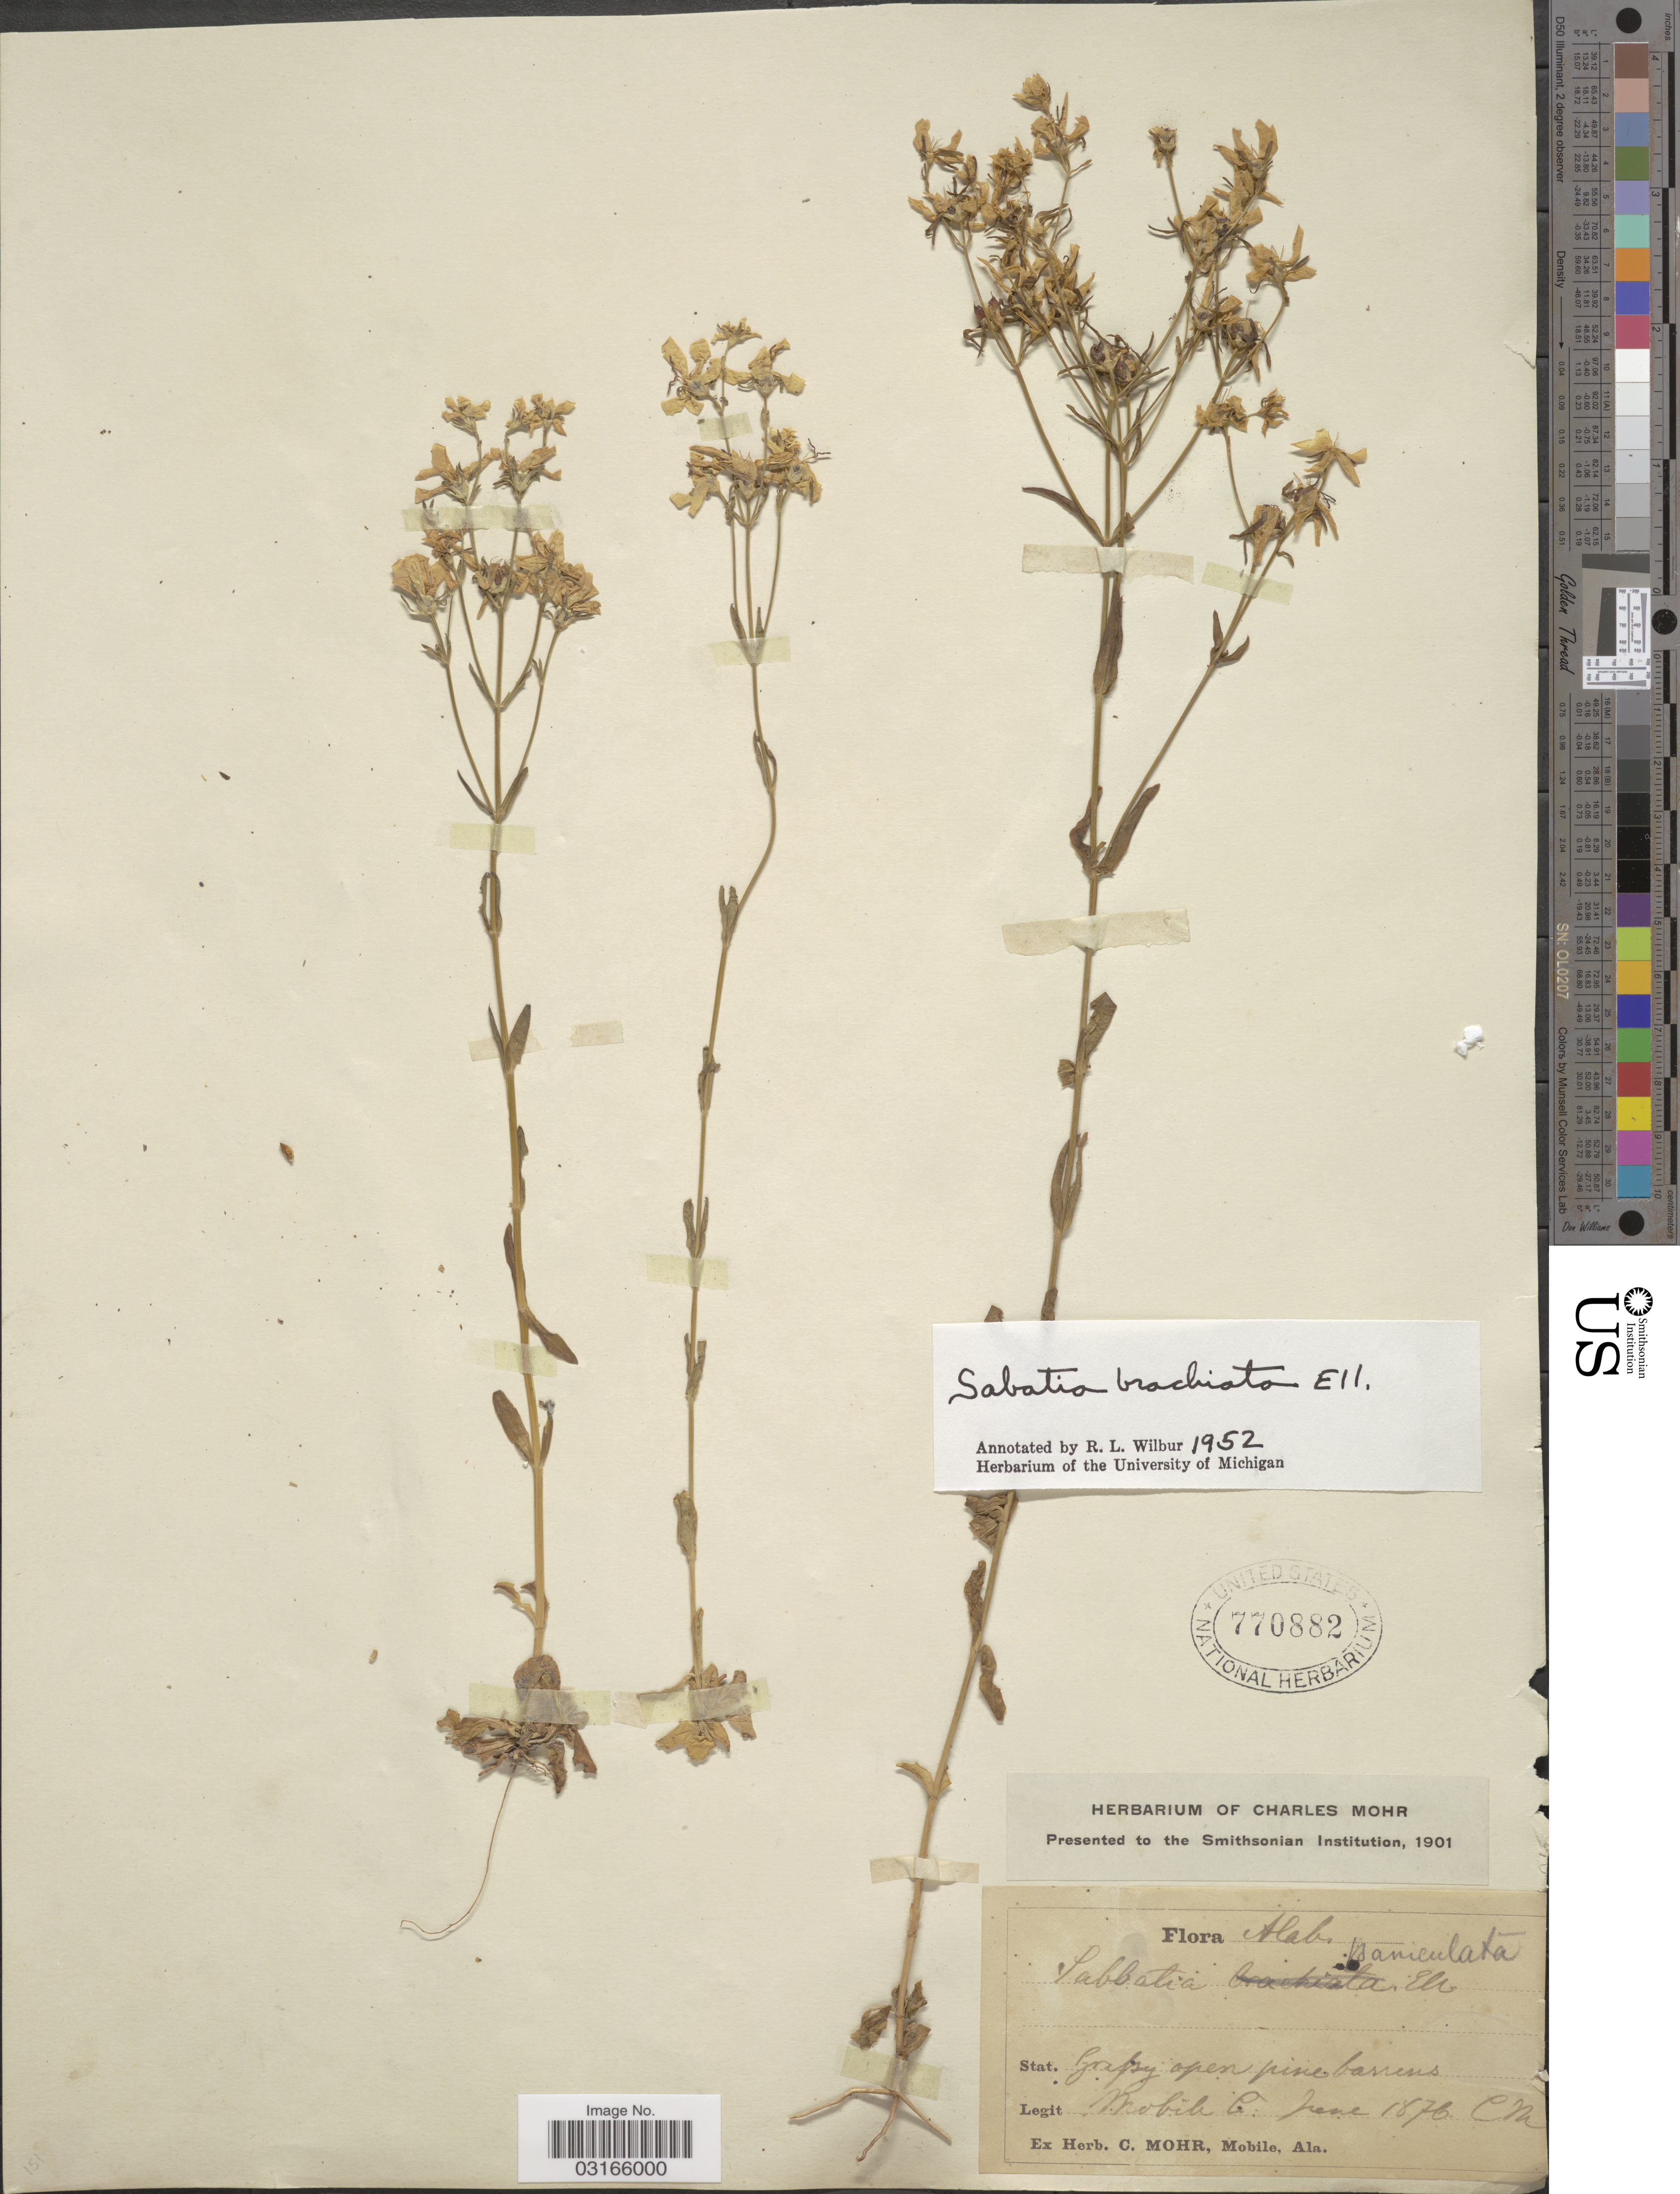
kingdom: Plantae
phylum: Tracheophyta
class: Magnoliopsida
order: Gentianales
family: Gentianaceae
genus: Sabatia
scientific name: Sabatia brachiata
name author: Elliott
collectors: C. T. Mohr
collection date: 1876-06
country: United States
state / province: Alabama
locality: Mobile Co.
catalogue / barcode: US 770882